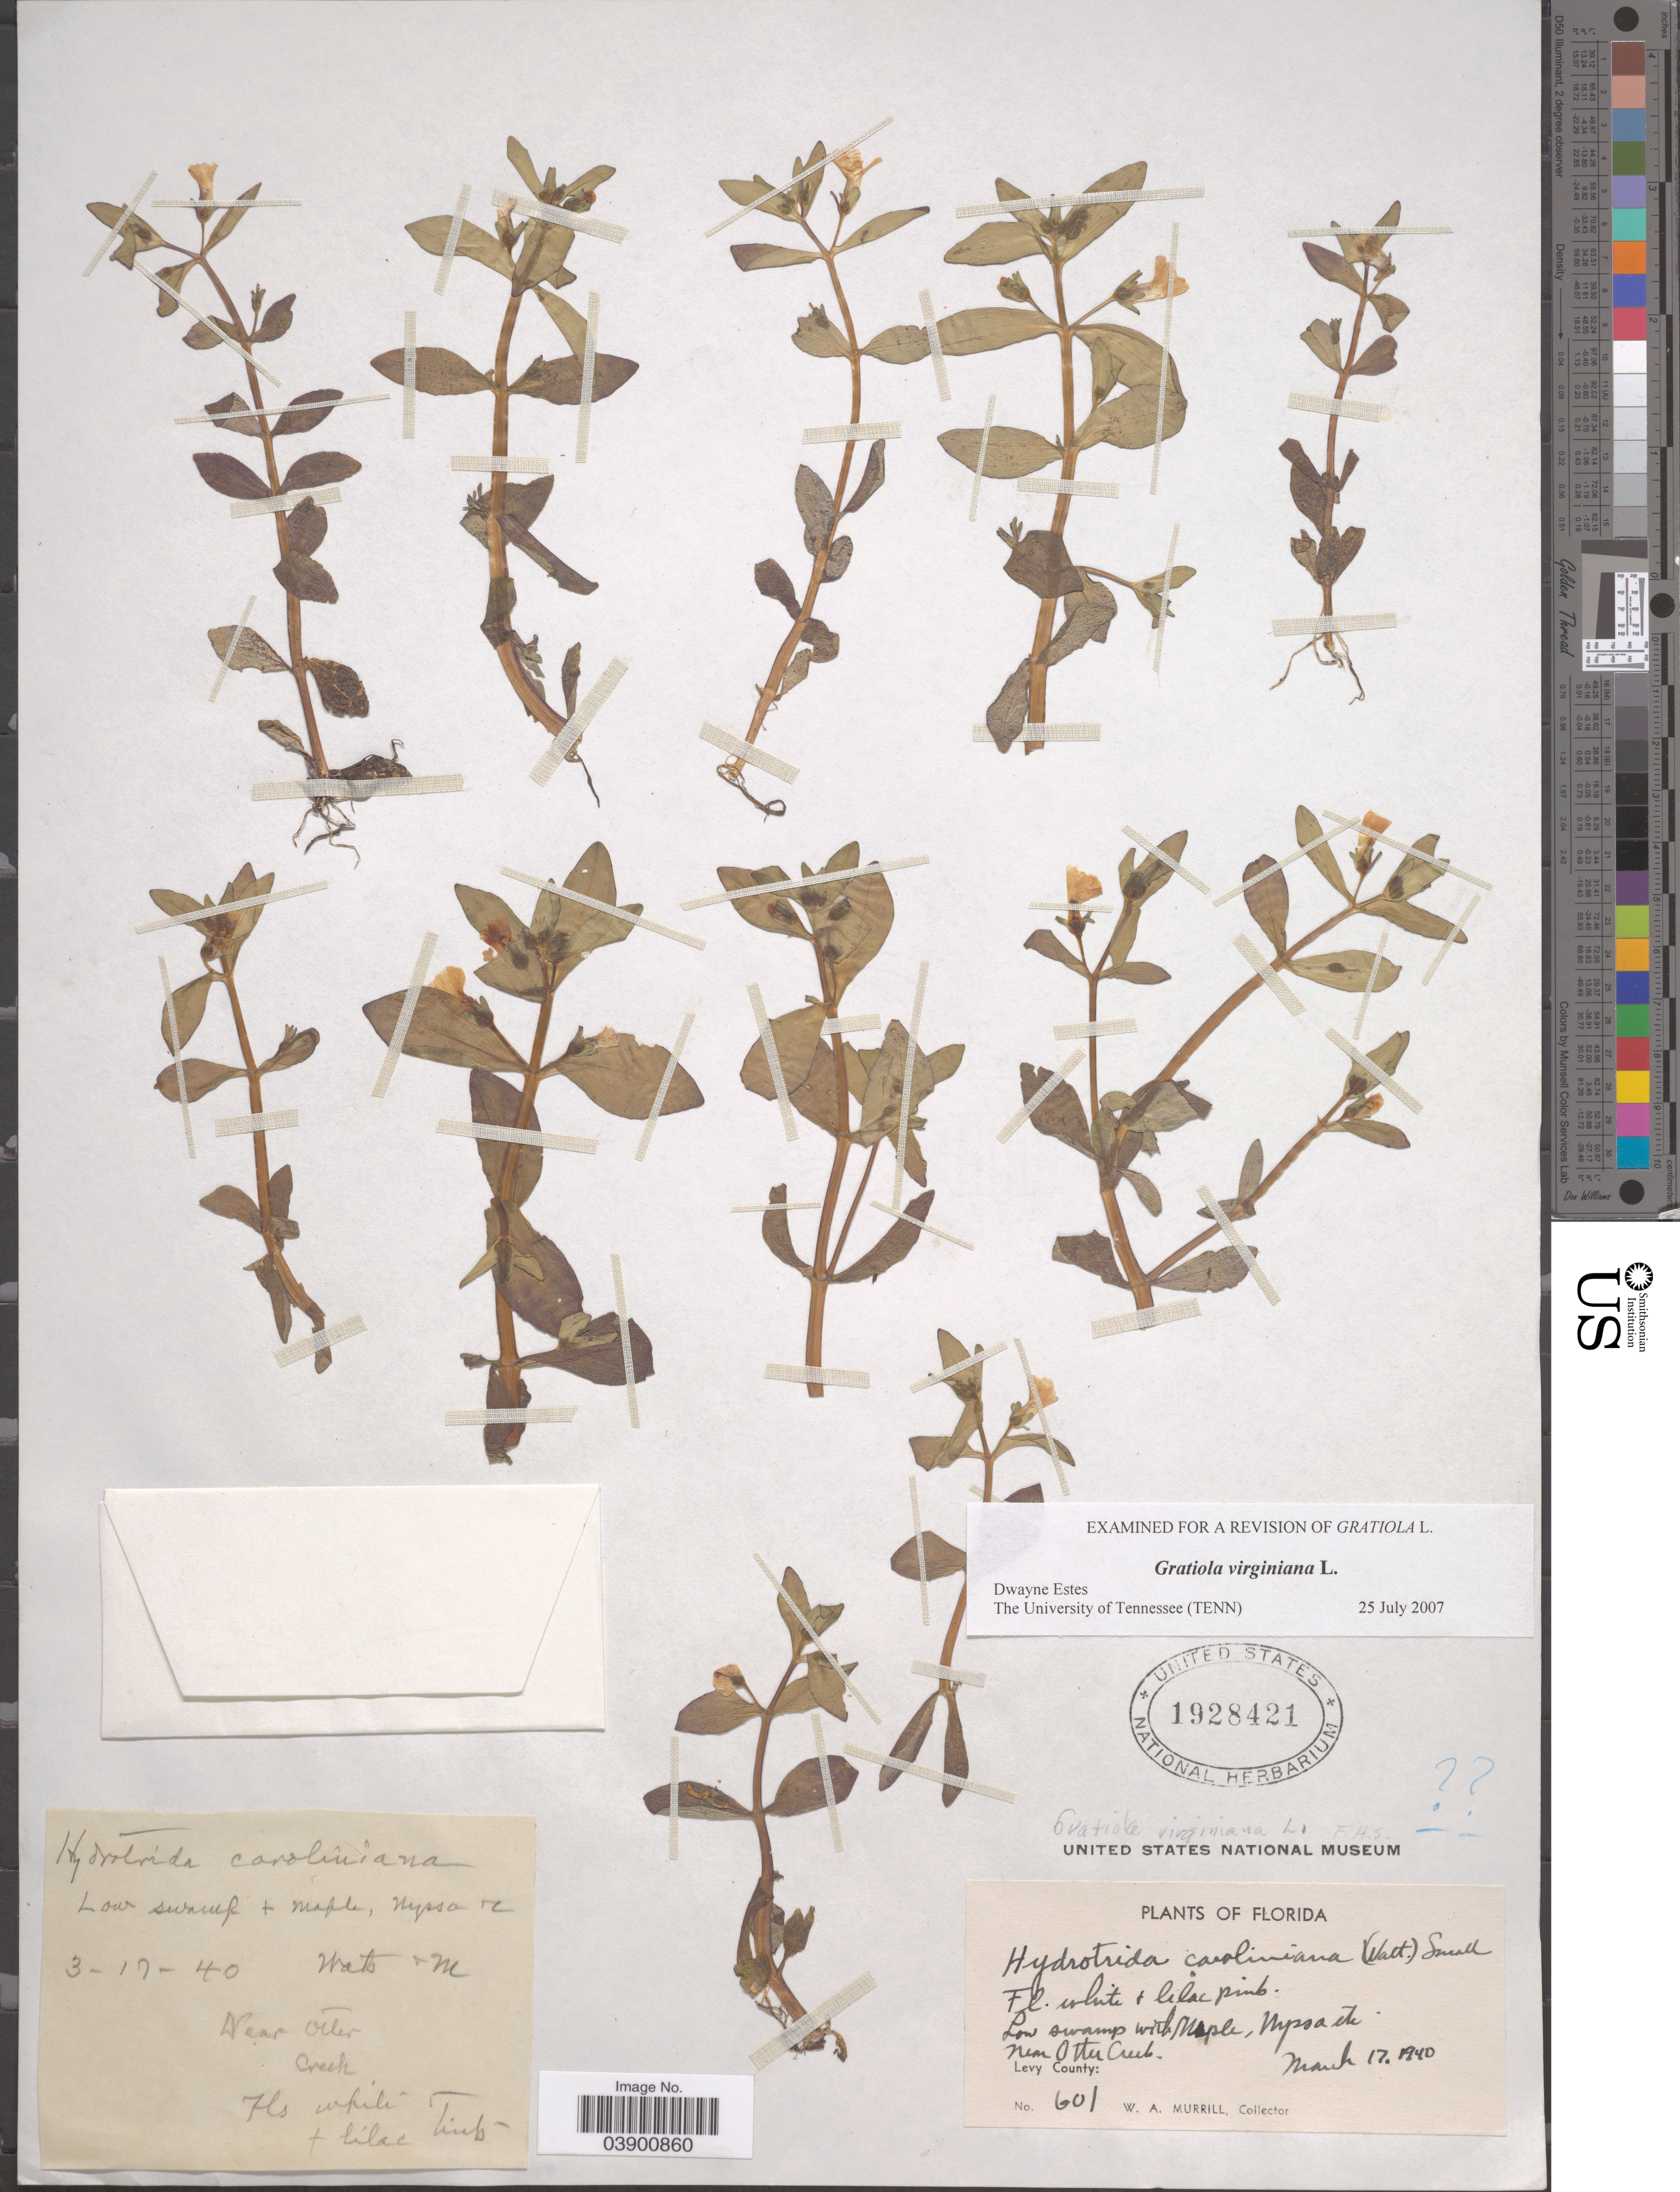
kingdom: Plantae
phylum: Tracheophyta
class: Magnoliopsida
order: Lamiales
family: Plantaginaceae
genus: Gratiola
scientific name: Gratiola virginiana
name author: L.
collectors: W. A. Murrill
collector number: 601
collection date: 1940-03-17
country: United States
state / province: Florida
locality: Near Otter Creek. Levy County.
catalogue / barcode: US 1928421